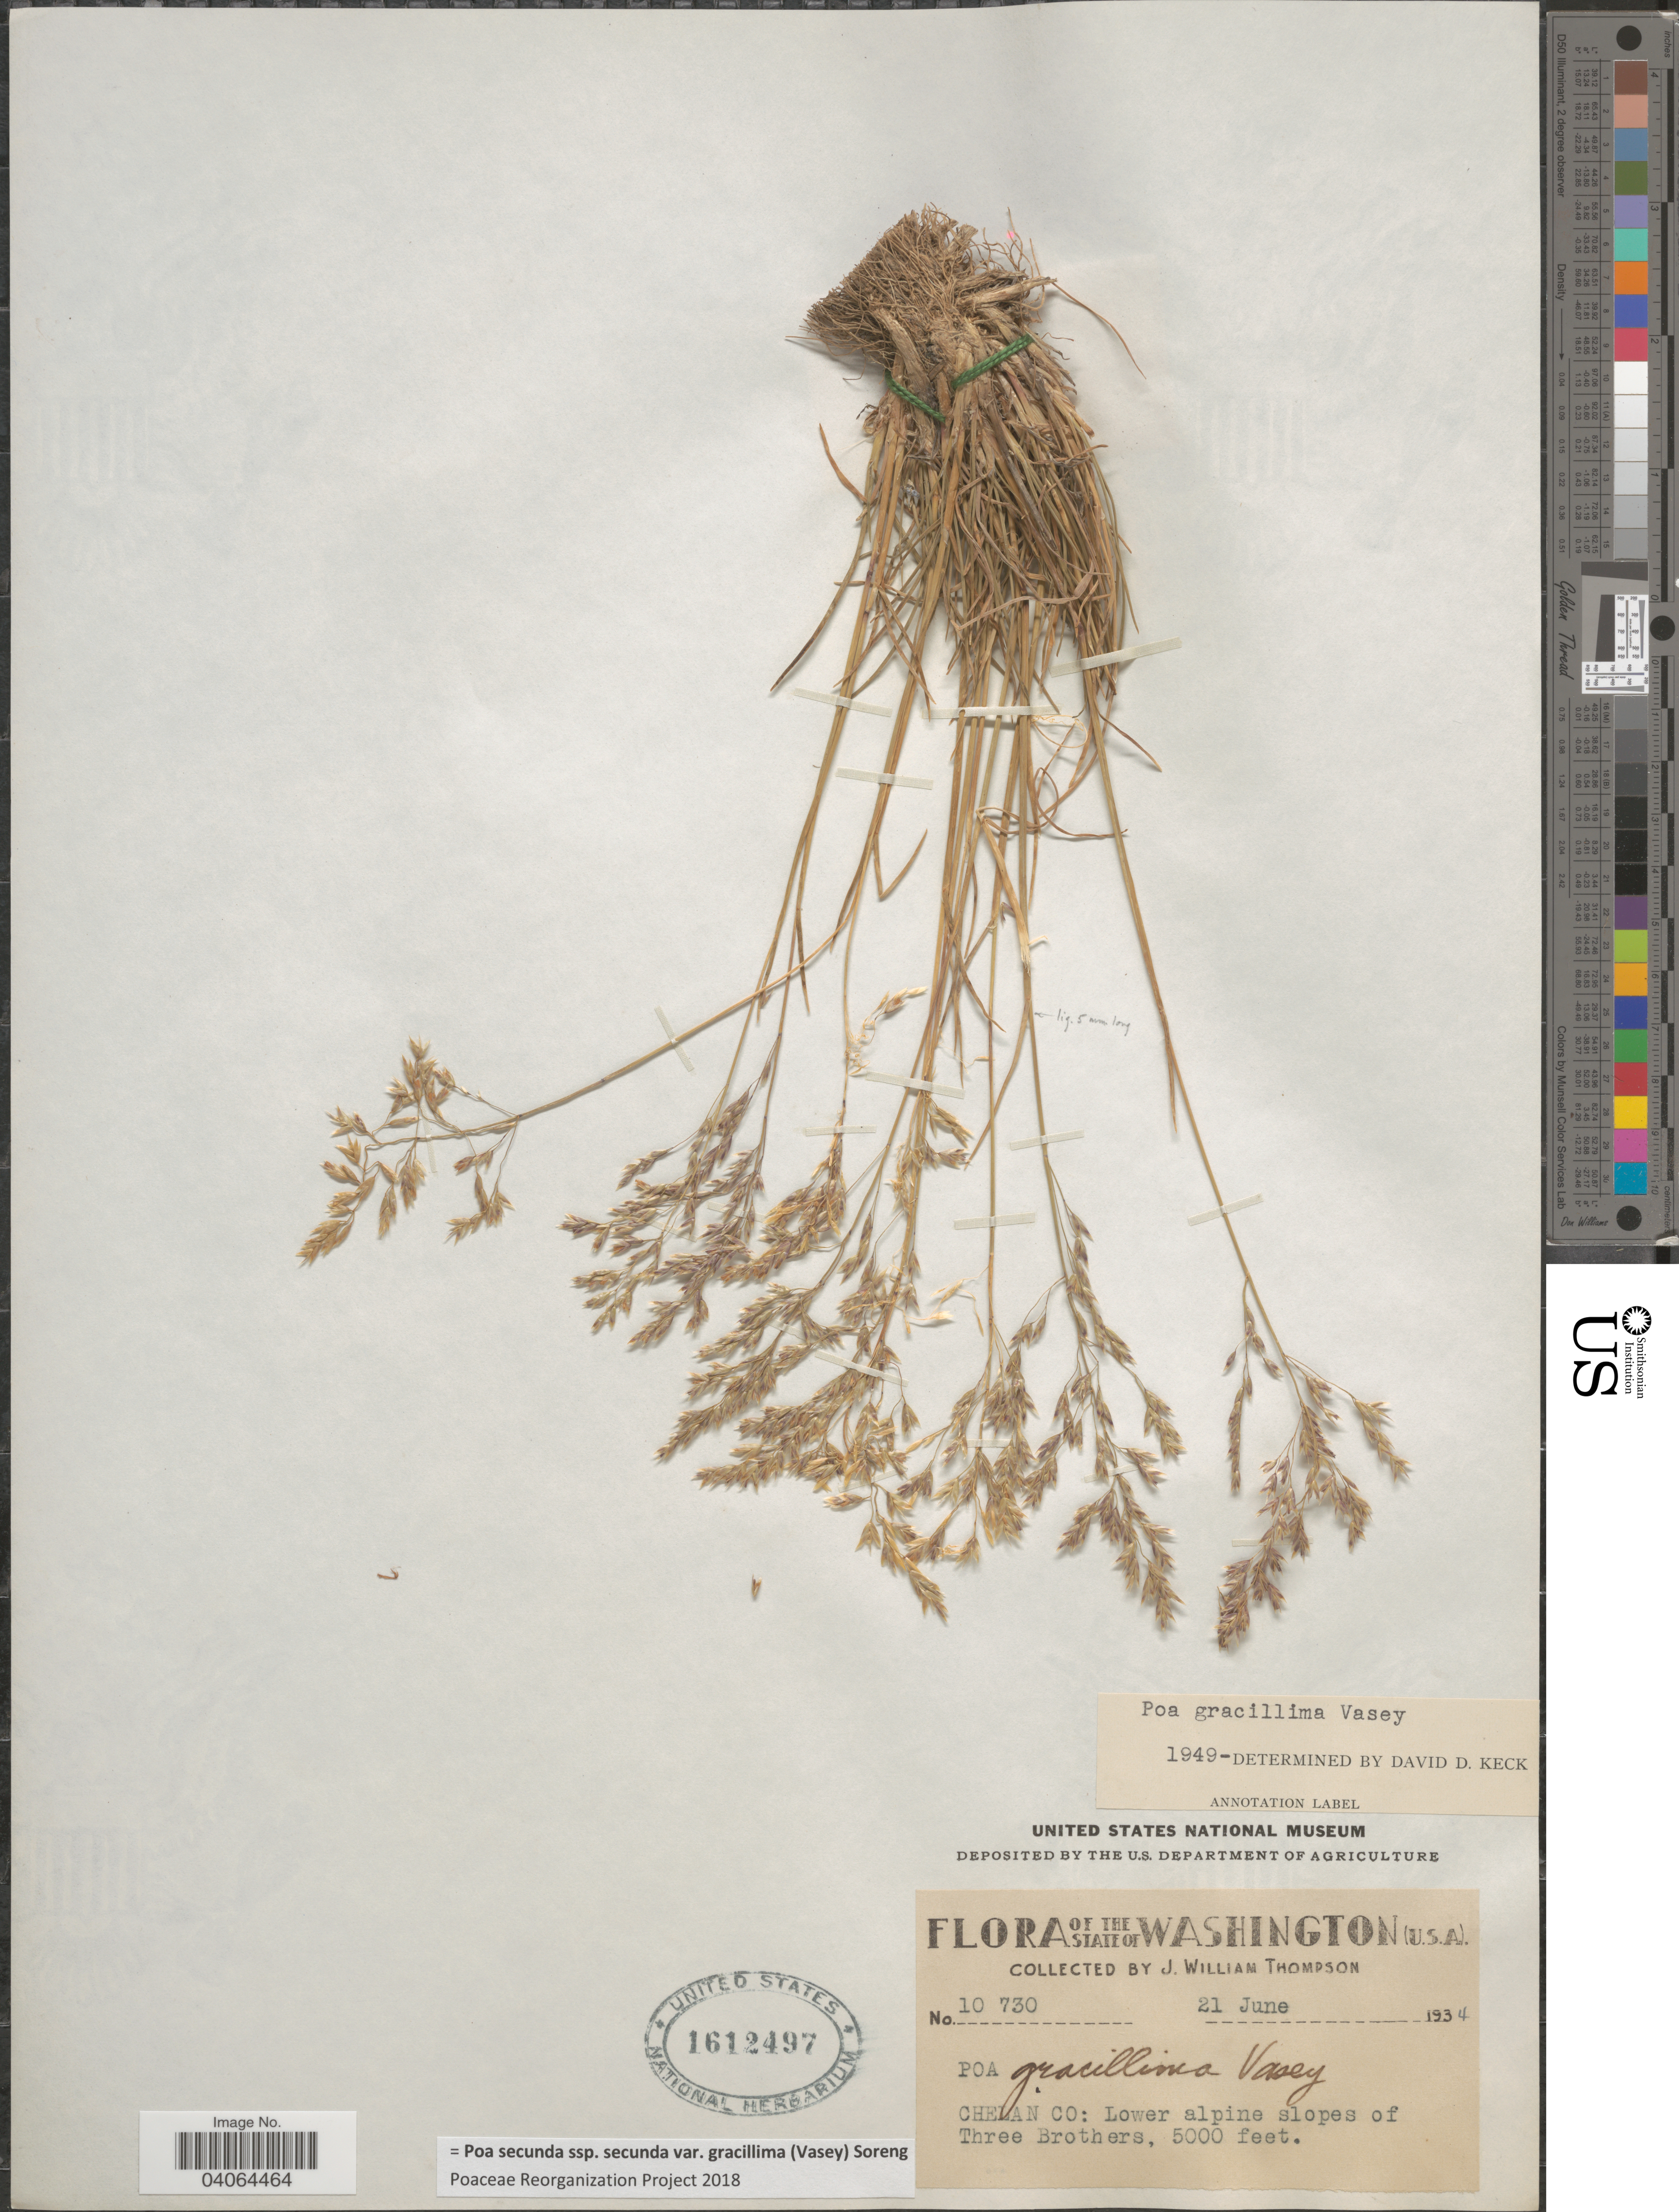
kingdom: Plantae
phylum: Tracheophyta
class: Liliopsida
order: Poales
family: Poaceae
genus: Poa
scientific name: Poa secunda subsp. secunda var. gracillima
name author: (Vasey) Soreng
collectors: J. W. Thompson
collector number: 10730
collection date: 1934-06-21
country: United States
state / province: Washington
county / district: Chelan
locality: Chelan Co: Lower alpine slopes of Three Brothers.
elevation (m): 1524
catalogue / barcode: US 1612497